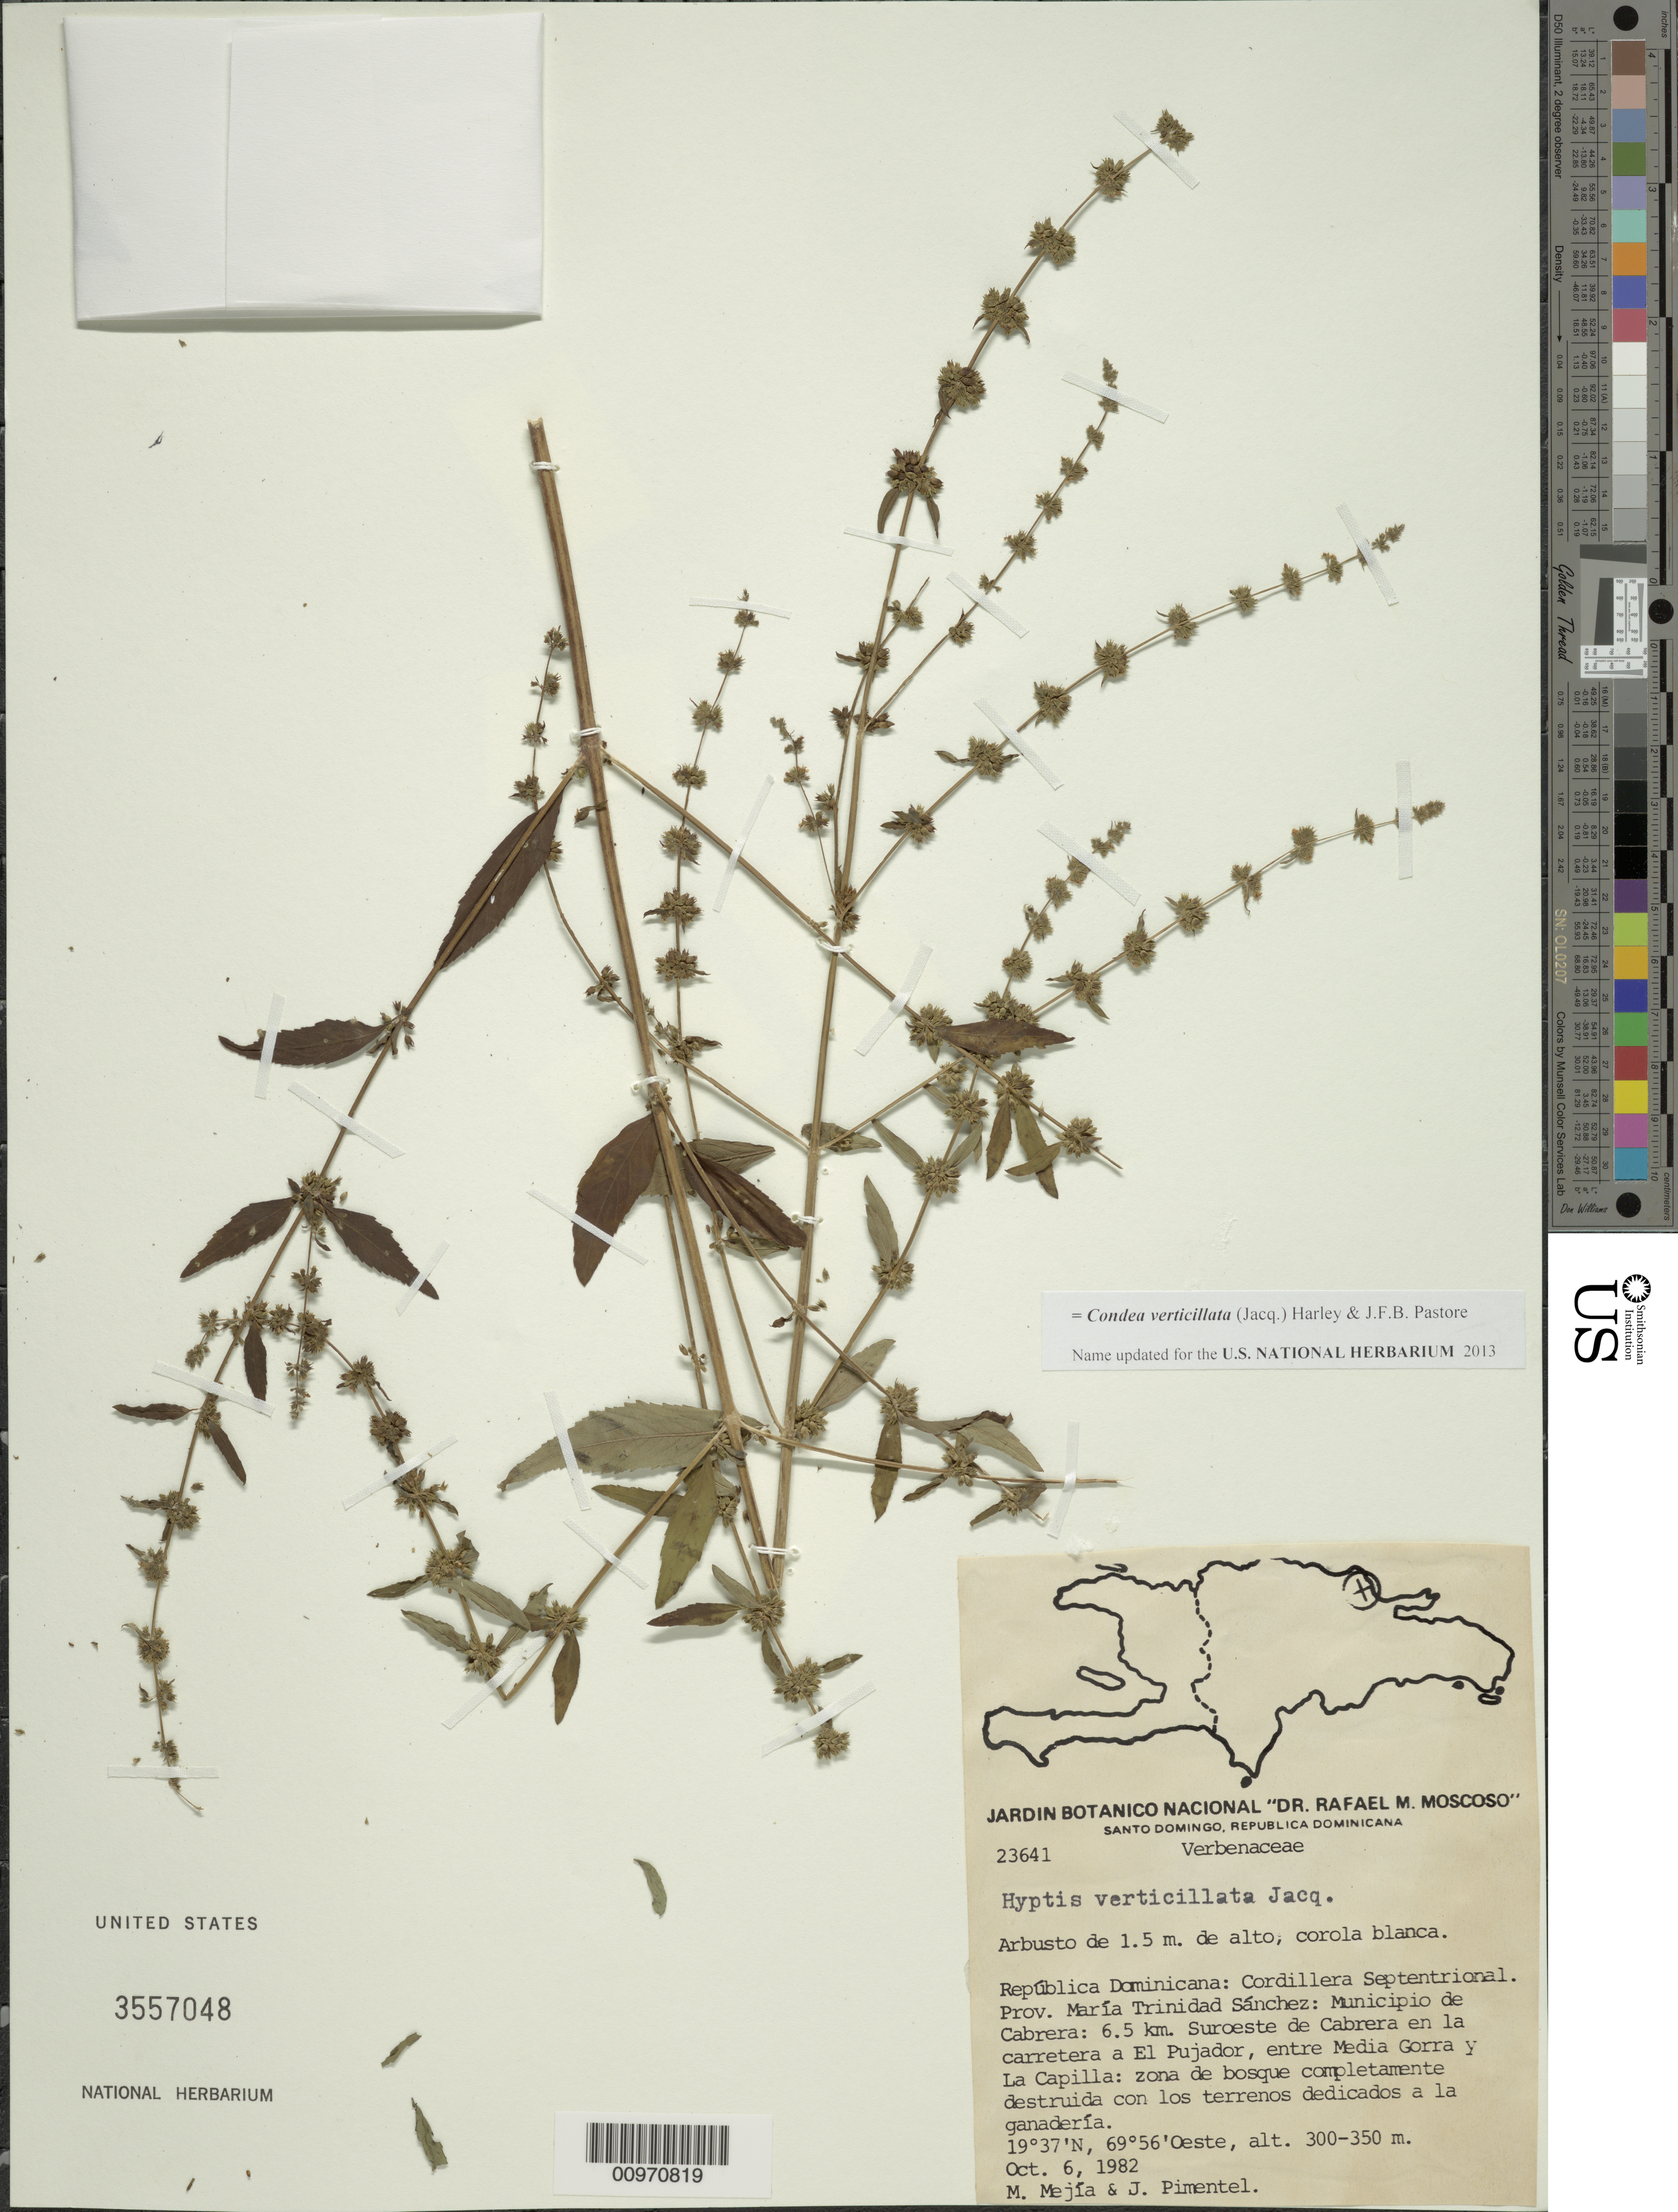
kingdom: Plantae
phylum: Tracheophyta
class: Magnoliopsida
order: Lamiales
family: Lamiaceae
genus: Condea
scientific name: Condea verticillata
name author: (Jacq.) Harley & J.F.B. Pastore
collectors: M. Mejia & J. Pimentel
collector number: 23641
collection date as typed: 06 Oct 1982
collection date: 1982-10-06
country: Dominican Republic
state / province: María Trinidad Sánchez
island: Hispaniola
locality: Cordillera Central, Mun. de Cabrera, 6.5 km suroeste de Cabrera en la carretera a El Pujador, entre Media Gorra y La Capilla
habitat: Zona de bosque completamente destruida con los terrenos dedicados a la ganadería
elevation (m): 300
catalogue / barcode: US 3557048